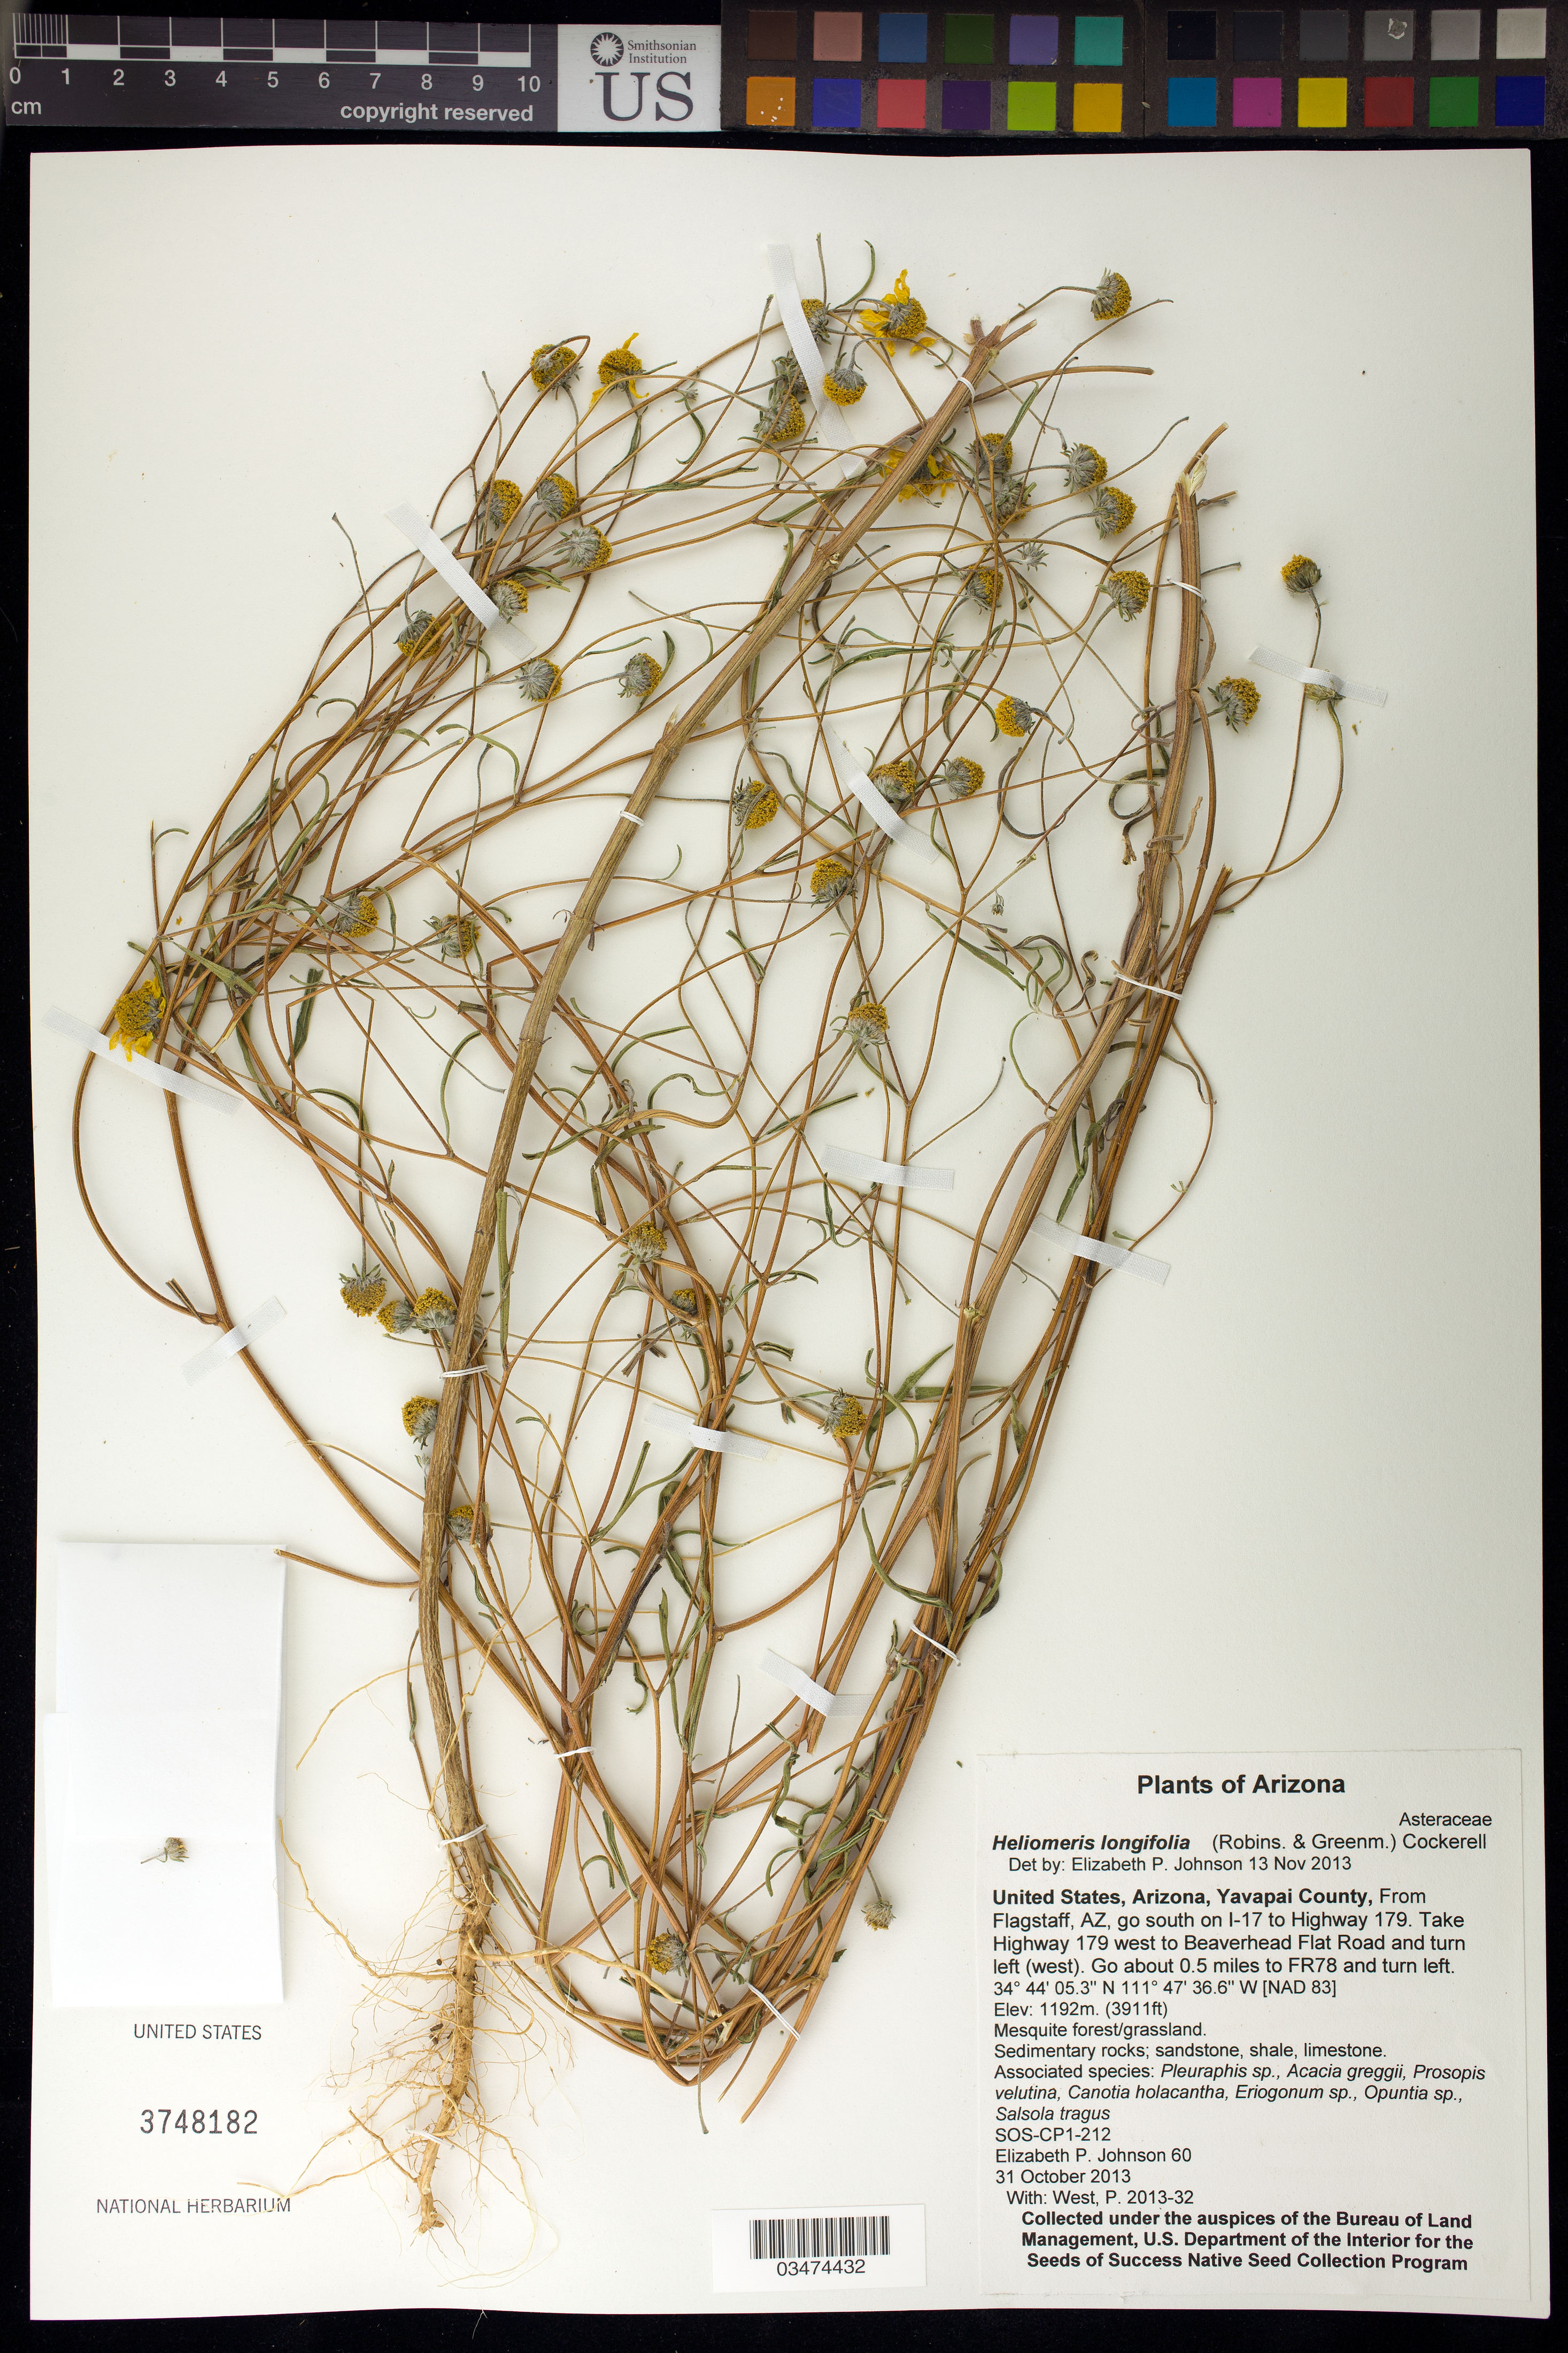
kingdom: Plantae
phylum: Tracheophyta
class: Magnoliopsida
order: Asterales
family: Asteraceae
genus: Heliomeris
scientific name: Heliomeris longifolia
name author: (B.L. Rob.) Cockerell & Greenm.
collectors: E. Johnson & P. West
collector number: CP1-212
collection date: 2013-10-31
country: United States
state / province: Arizona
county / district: Yavapai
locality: Take Hwy 179 W to Beaverhead Flat Rd, go W to FR78 for 0.5 mi. and turn left.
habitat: Mesquite forest/grassland. Sedimentary rocks, sandstone, shale, limestone.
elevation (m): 1192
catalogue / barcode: US 3748182